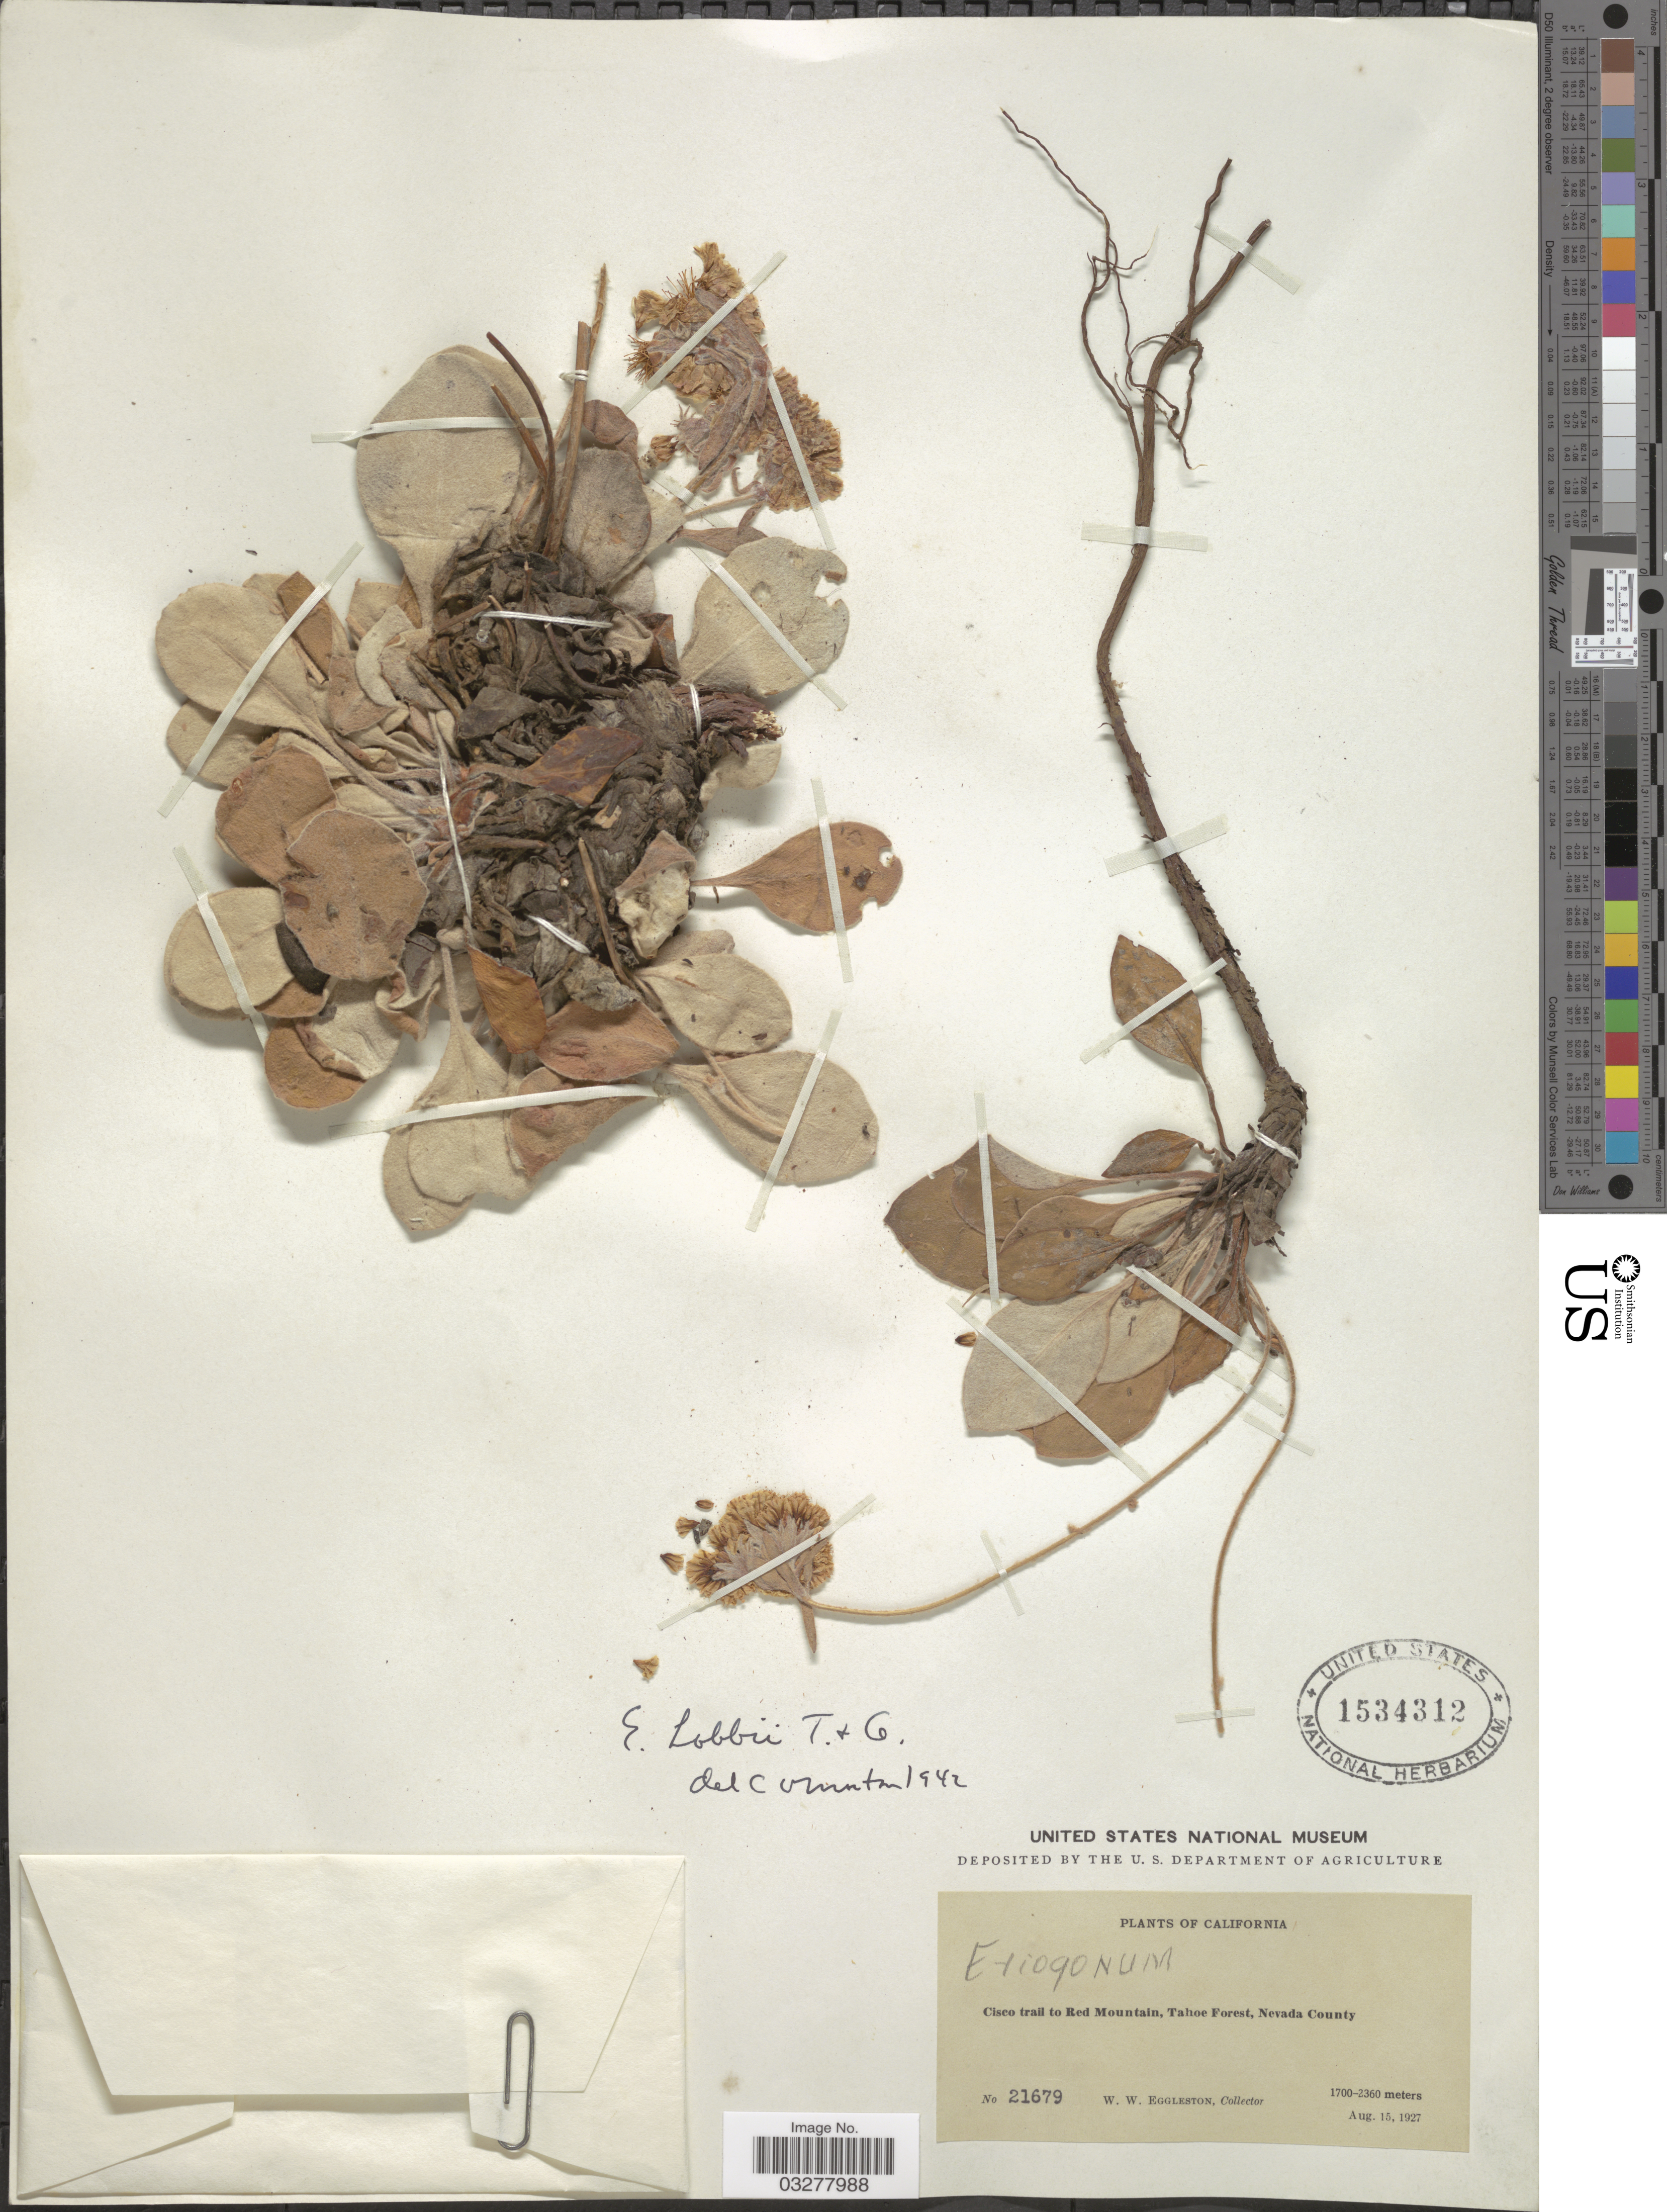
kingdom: Plantae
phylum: Tracheophyta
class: Magnoliopsida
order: Caryophyllales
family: Polygonaceae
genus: Eriogonum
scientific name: Eriogonum lobbii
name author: Torr. & A. Gray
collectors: W. W. Eggleston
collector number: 21679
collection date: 1927-08-15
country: United States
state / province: California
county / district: Nevada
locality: Cisco trail to Red Mountain, Tahoe Forest, Nevada County.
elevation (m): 1700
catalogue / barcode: US 1534312